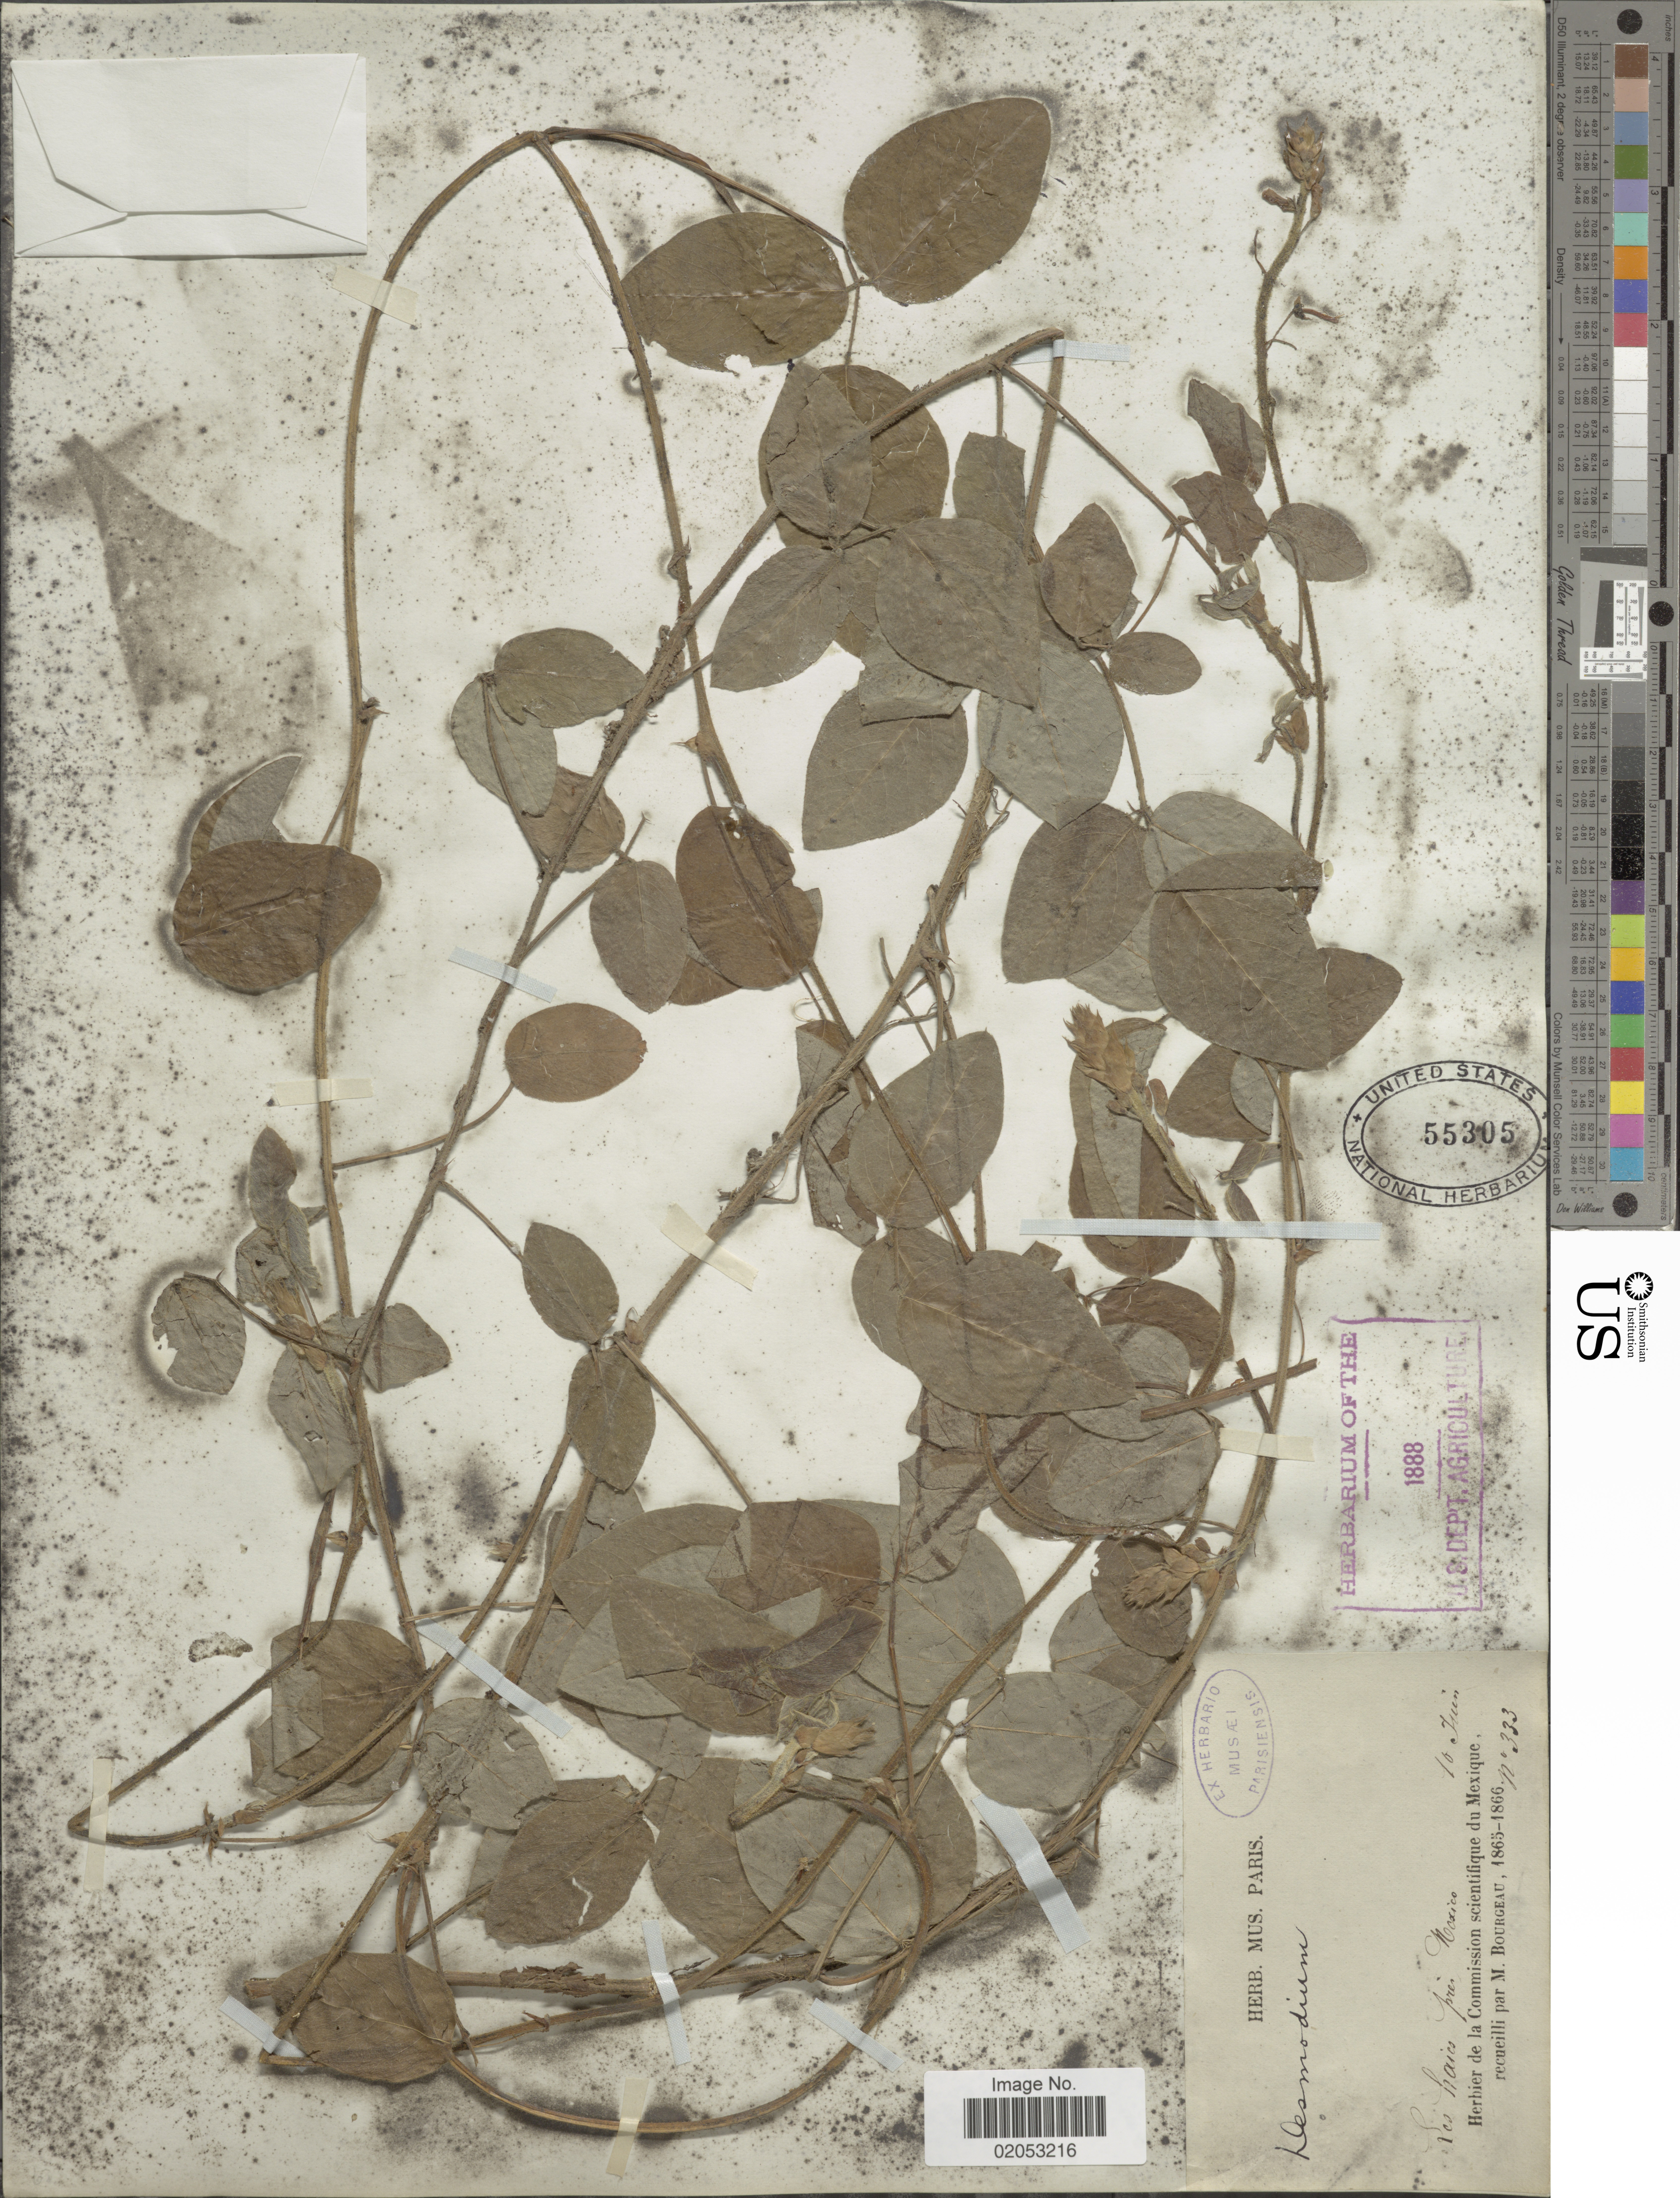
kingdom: Plantae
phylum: Tracheophyta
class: Magnoliopsida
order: Fabales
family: Fabaceae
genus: Desmodium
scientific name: Desmodium sp.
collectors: M. Bourgeau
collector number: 333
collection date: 1865-06-10/1866-06-10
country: Mexico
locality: Les haies pres Mexico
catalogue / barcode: US 55305